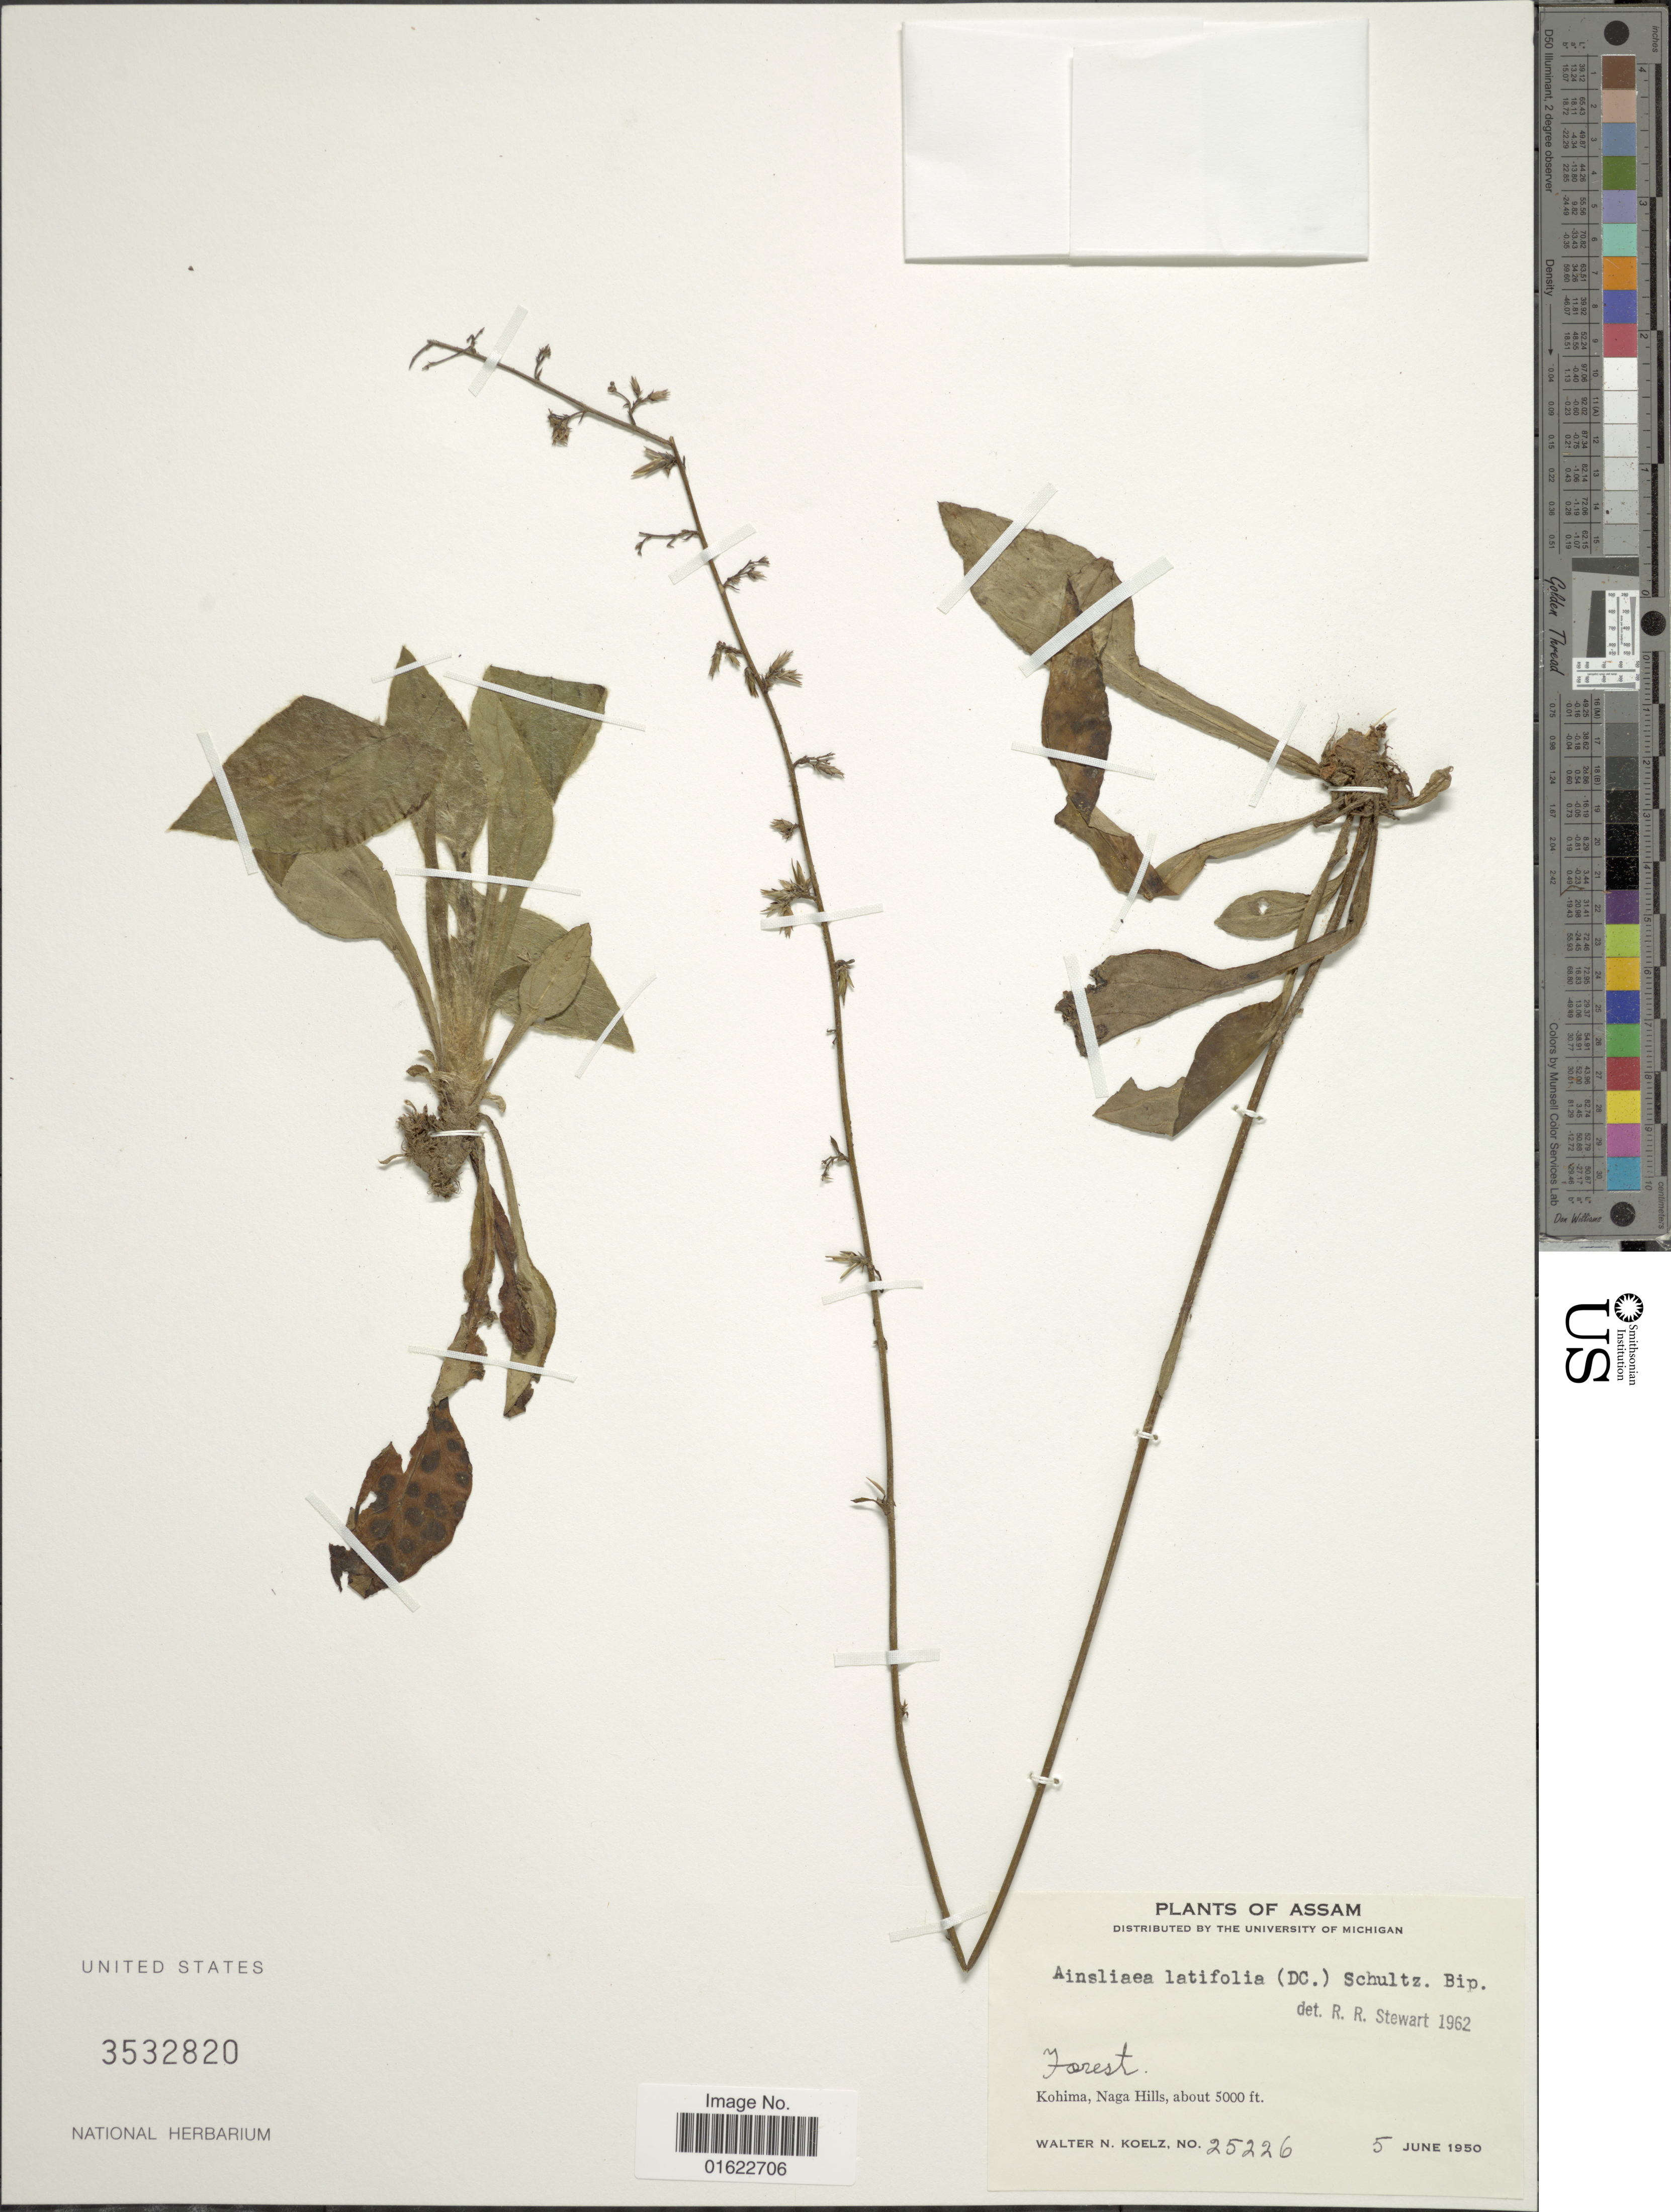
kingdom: Plantae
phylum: Tracheophyta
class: Magnoliopsida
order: Asterales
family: Asteraceae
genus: Ainsliaea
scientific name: Ainsliaea latifolia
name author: (D. Don) Sch. Bip.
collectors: W. N. Koelz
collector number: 25226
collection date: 1950-06-05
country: India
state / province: Nagaland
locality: Kohima, Naga Hills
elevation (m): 1524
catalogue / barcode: US 3532820